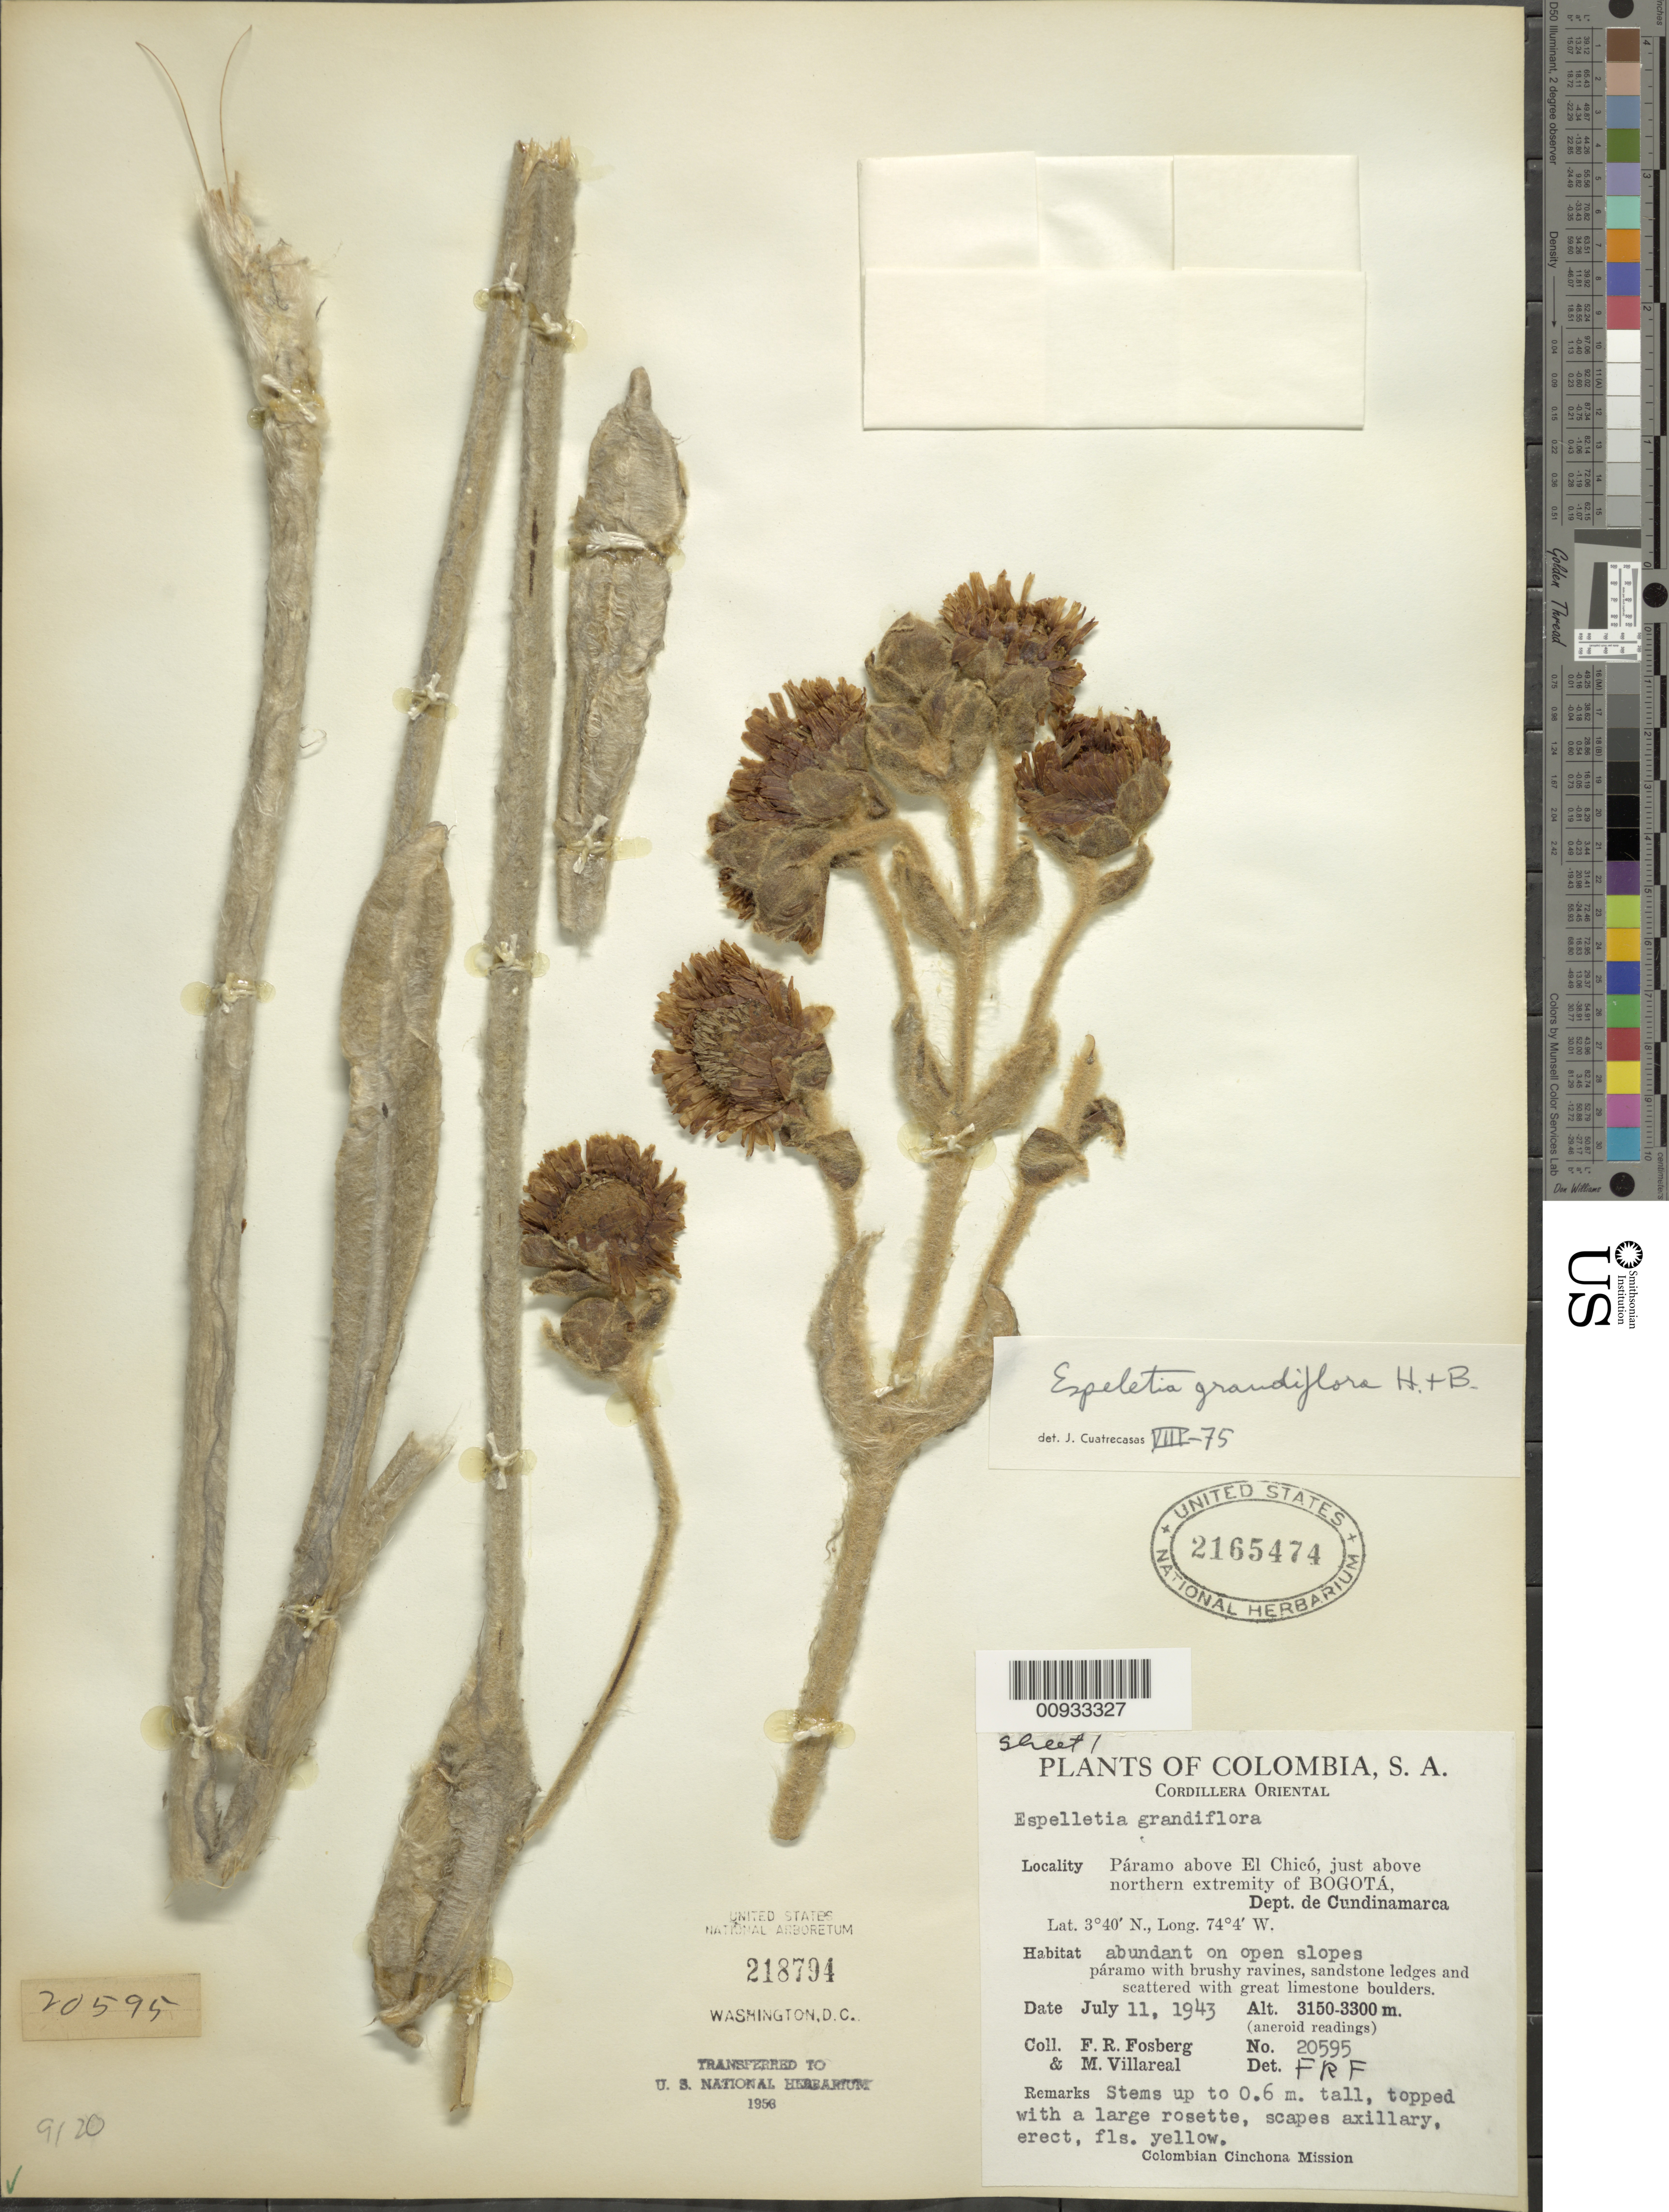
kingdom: Plantae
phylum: Tracheophyta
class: Magnoliopsida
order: Asterales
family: Asteraceae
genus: Espeletia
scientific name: Espeletia grandiflora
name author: Humb. & Bonpl.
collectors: F. R. Fosberg & M. Villareal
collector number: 20595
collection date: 1943-07-11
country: Colombia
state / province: Cundinamarca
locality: Páramo above El Chicó, just above northern extremity of Bogotá.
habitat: Páramo with brushy ravines, sandstone ledges and scattered with great limestone boulders.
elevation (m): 3150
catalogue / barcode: US 2165474